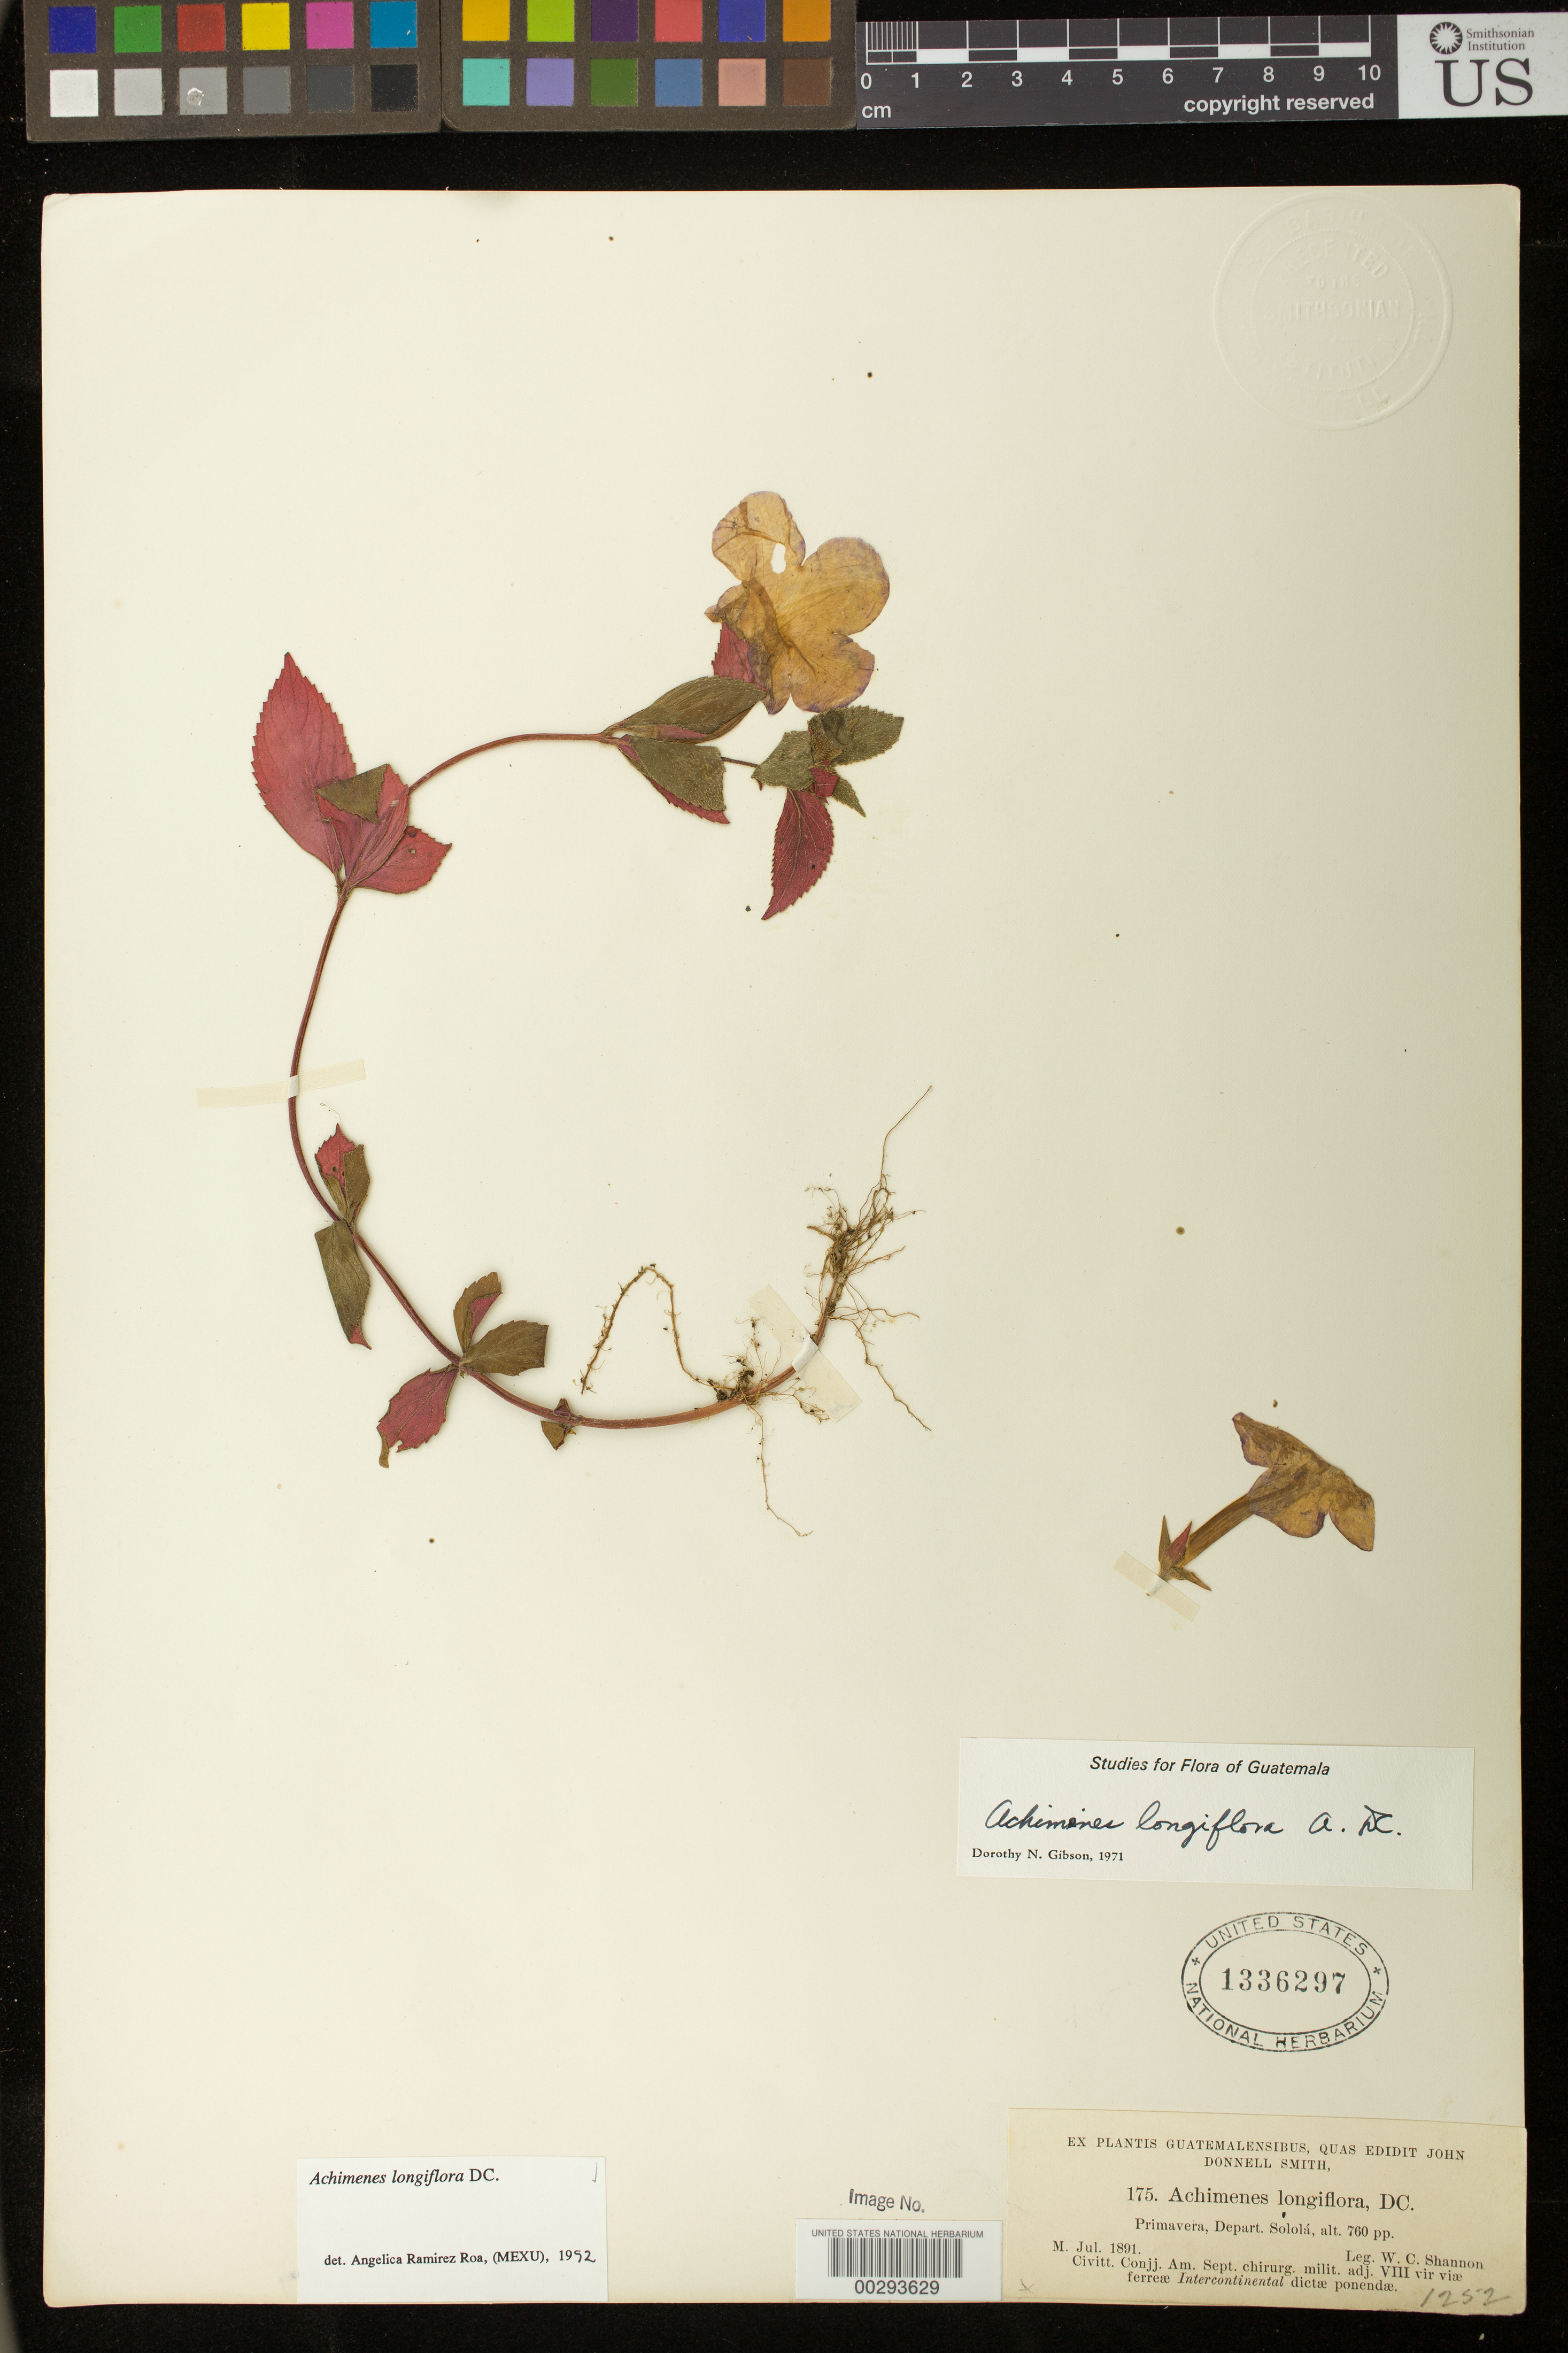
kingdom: Plantae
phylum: Tracheophyta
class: Magnoliopsida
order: Lamiales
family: Gesneriaceae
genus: Achimenes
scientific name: Achimenes longiflora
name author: DC.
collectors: W. C. Shannon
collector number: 175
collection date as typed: Jul 1891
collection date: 1891-07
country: Guatemala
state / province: Sololá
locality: Primavera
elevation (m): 760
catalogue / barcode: US 1336297